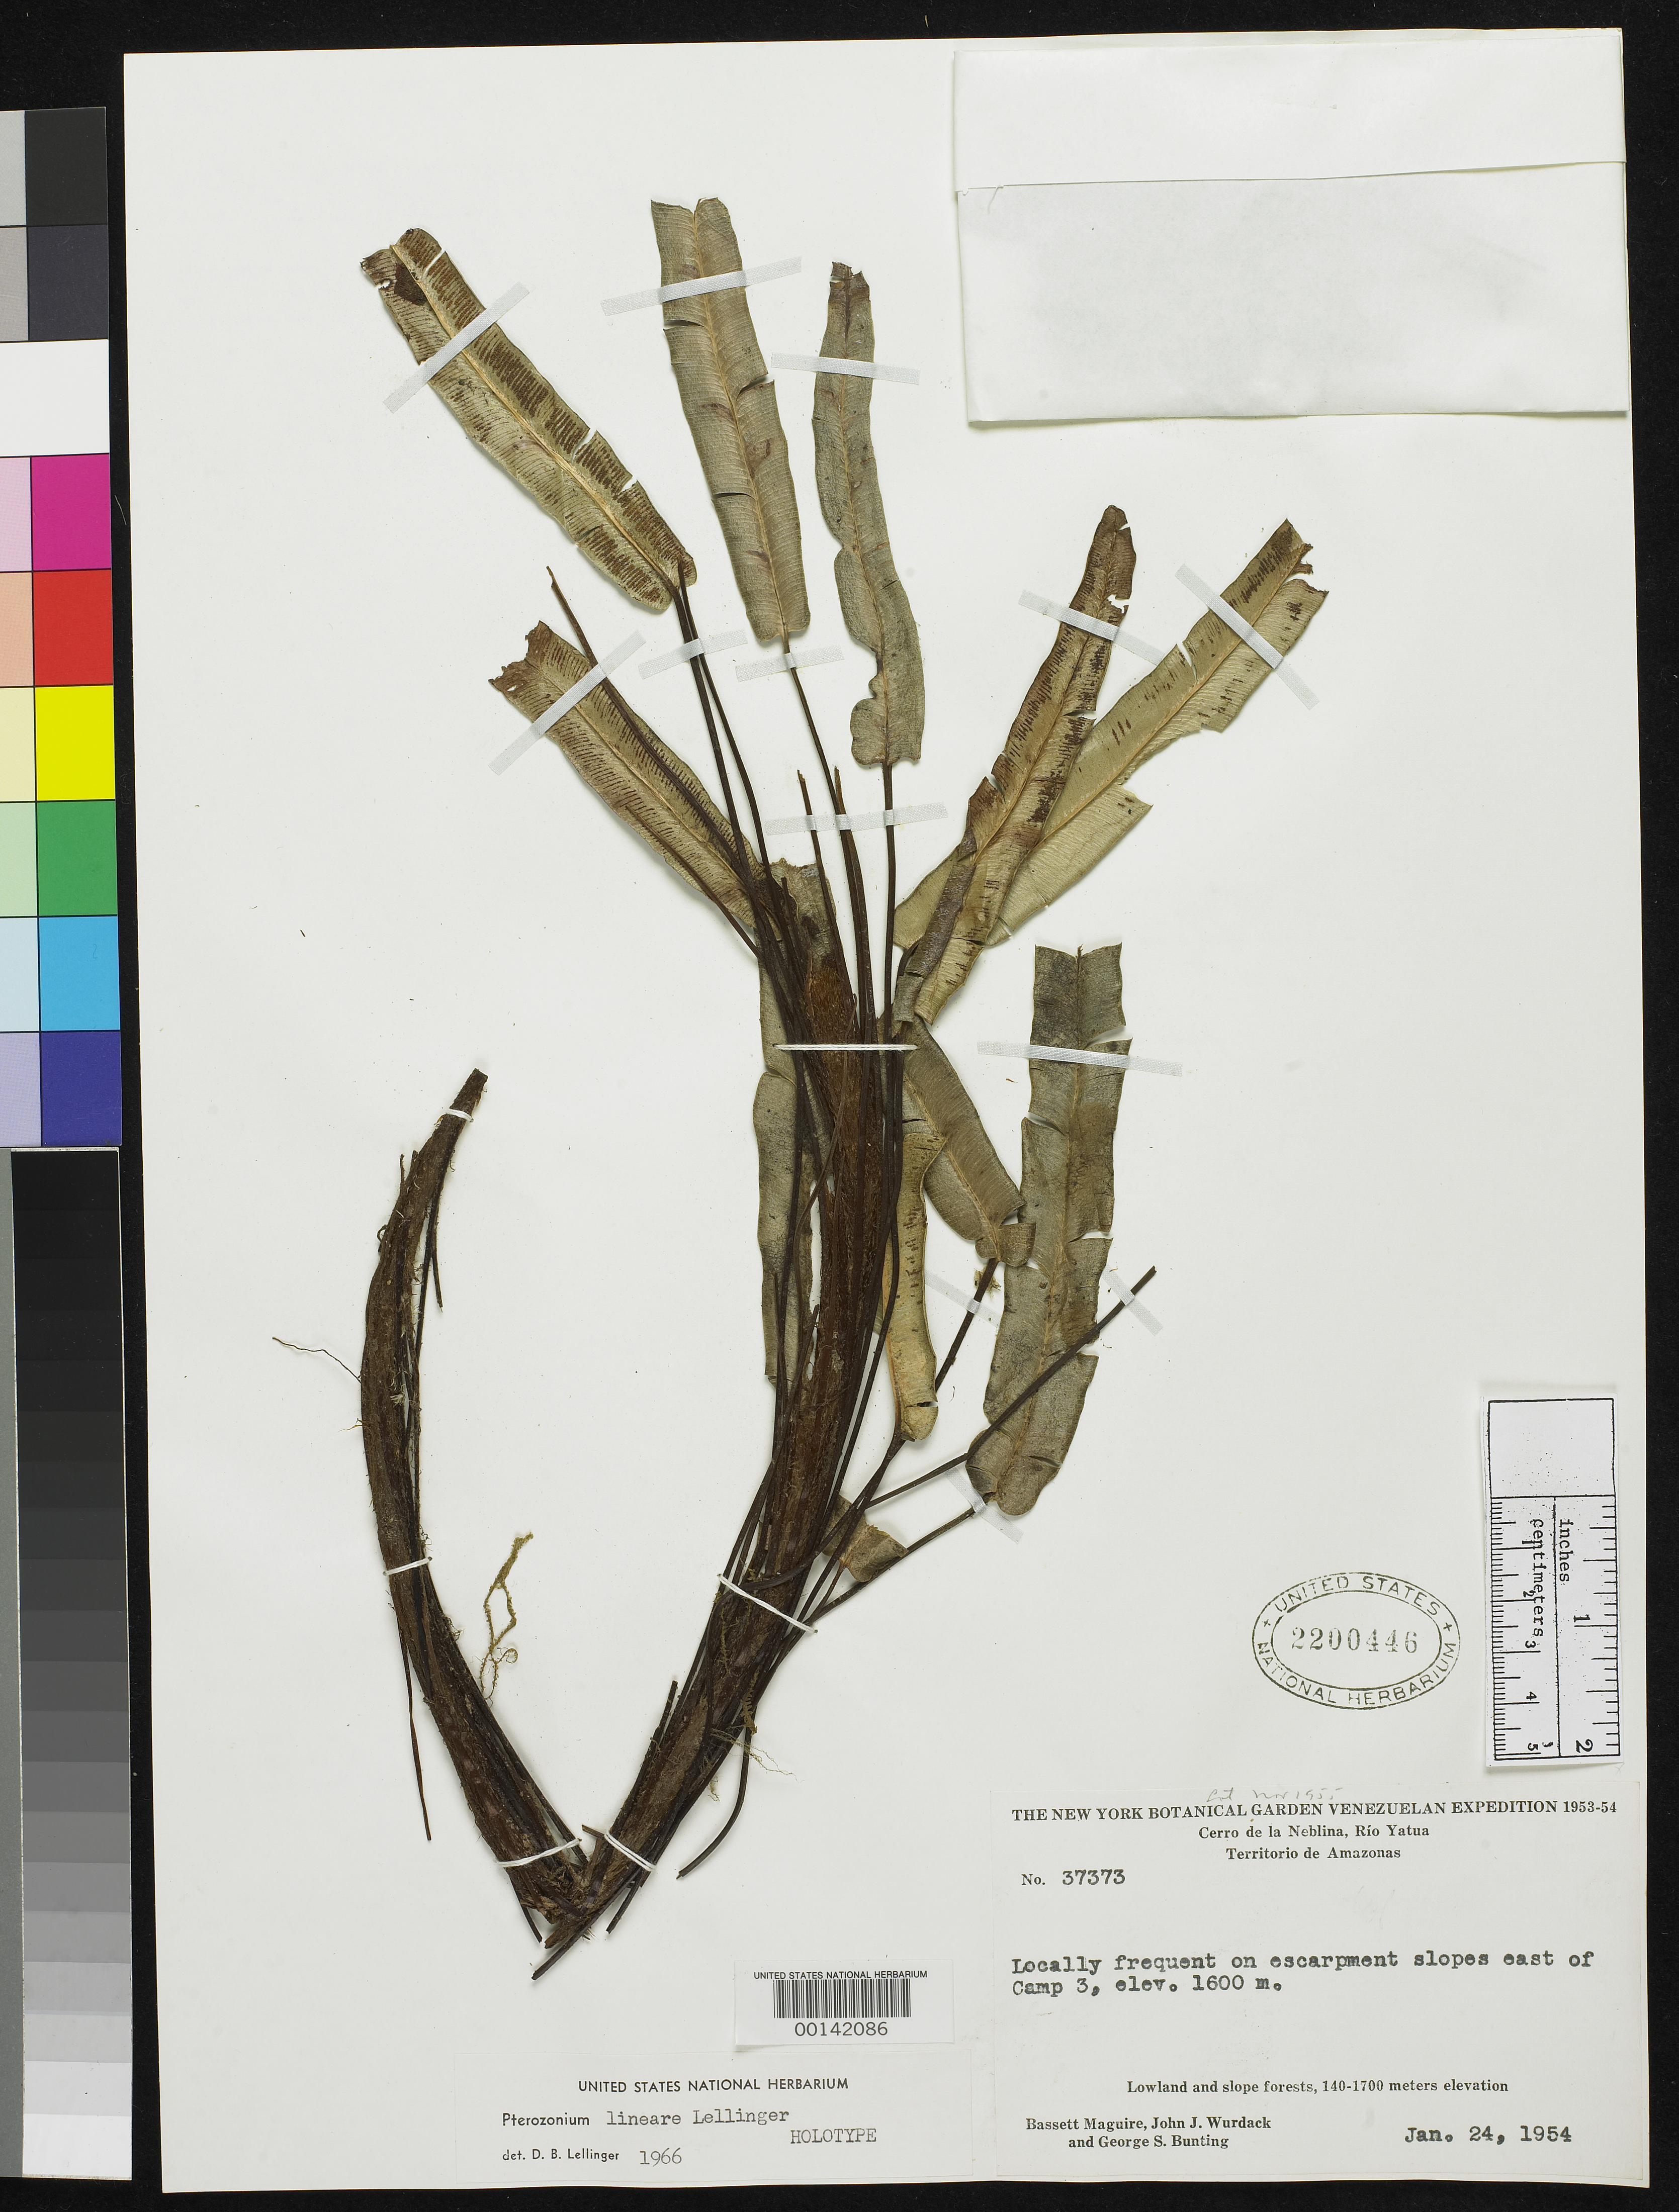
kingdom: Plantae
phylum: Tracheophyta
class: Polypodiopsida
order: Polypodiales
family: Pteridaceae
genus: Pterozonium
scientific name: Pterozonium lineare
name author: Lellinger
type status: Holotype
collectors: B. Maguire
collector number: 37373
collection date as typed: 24 Jan 1954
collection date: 1954-01-24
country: Venezuela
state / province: Amazonas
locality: Cerro de La Neblina.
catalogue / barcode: US 2200446